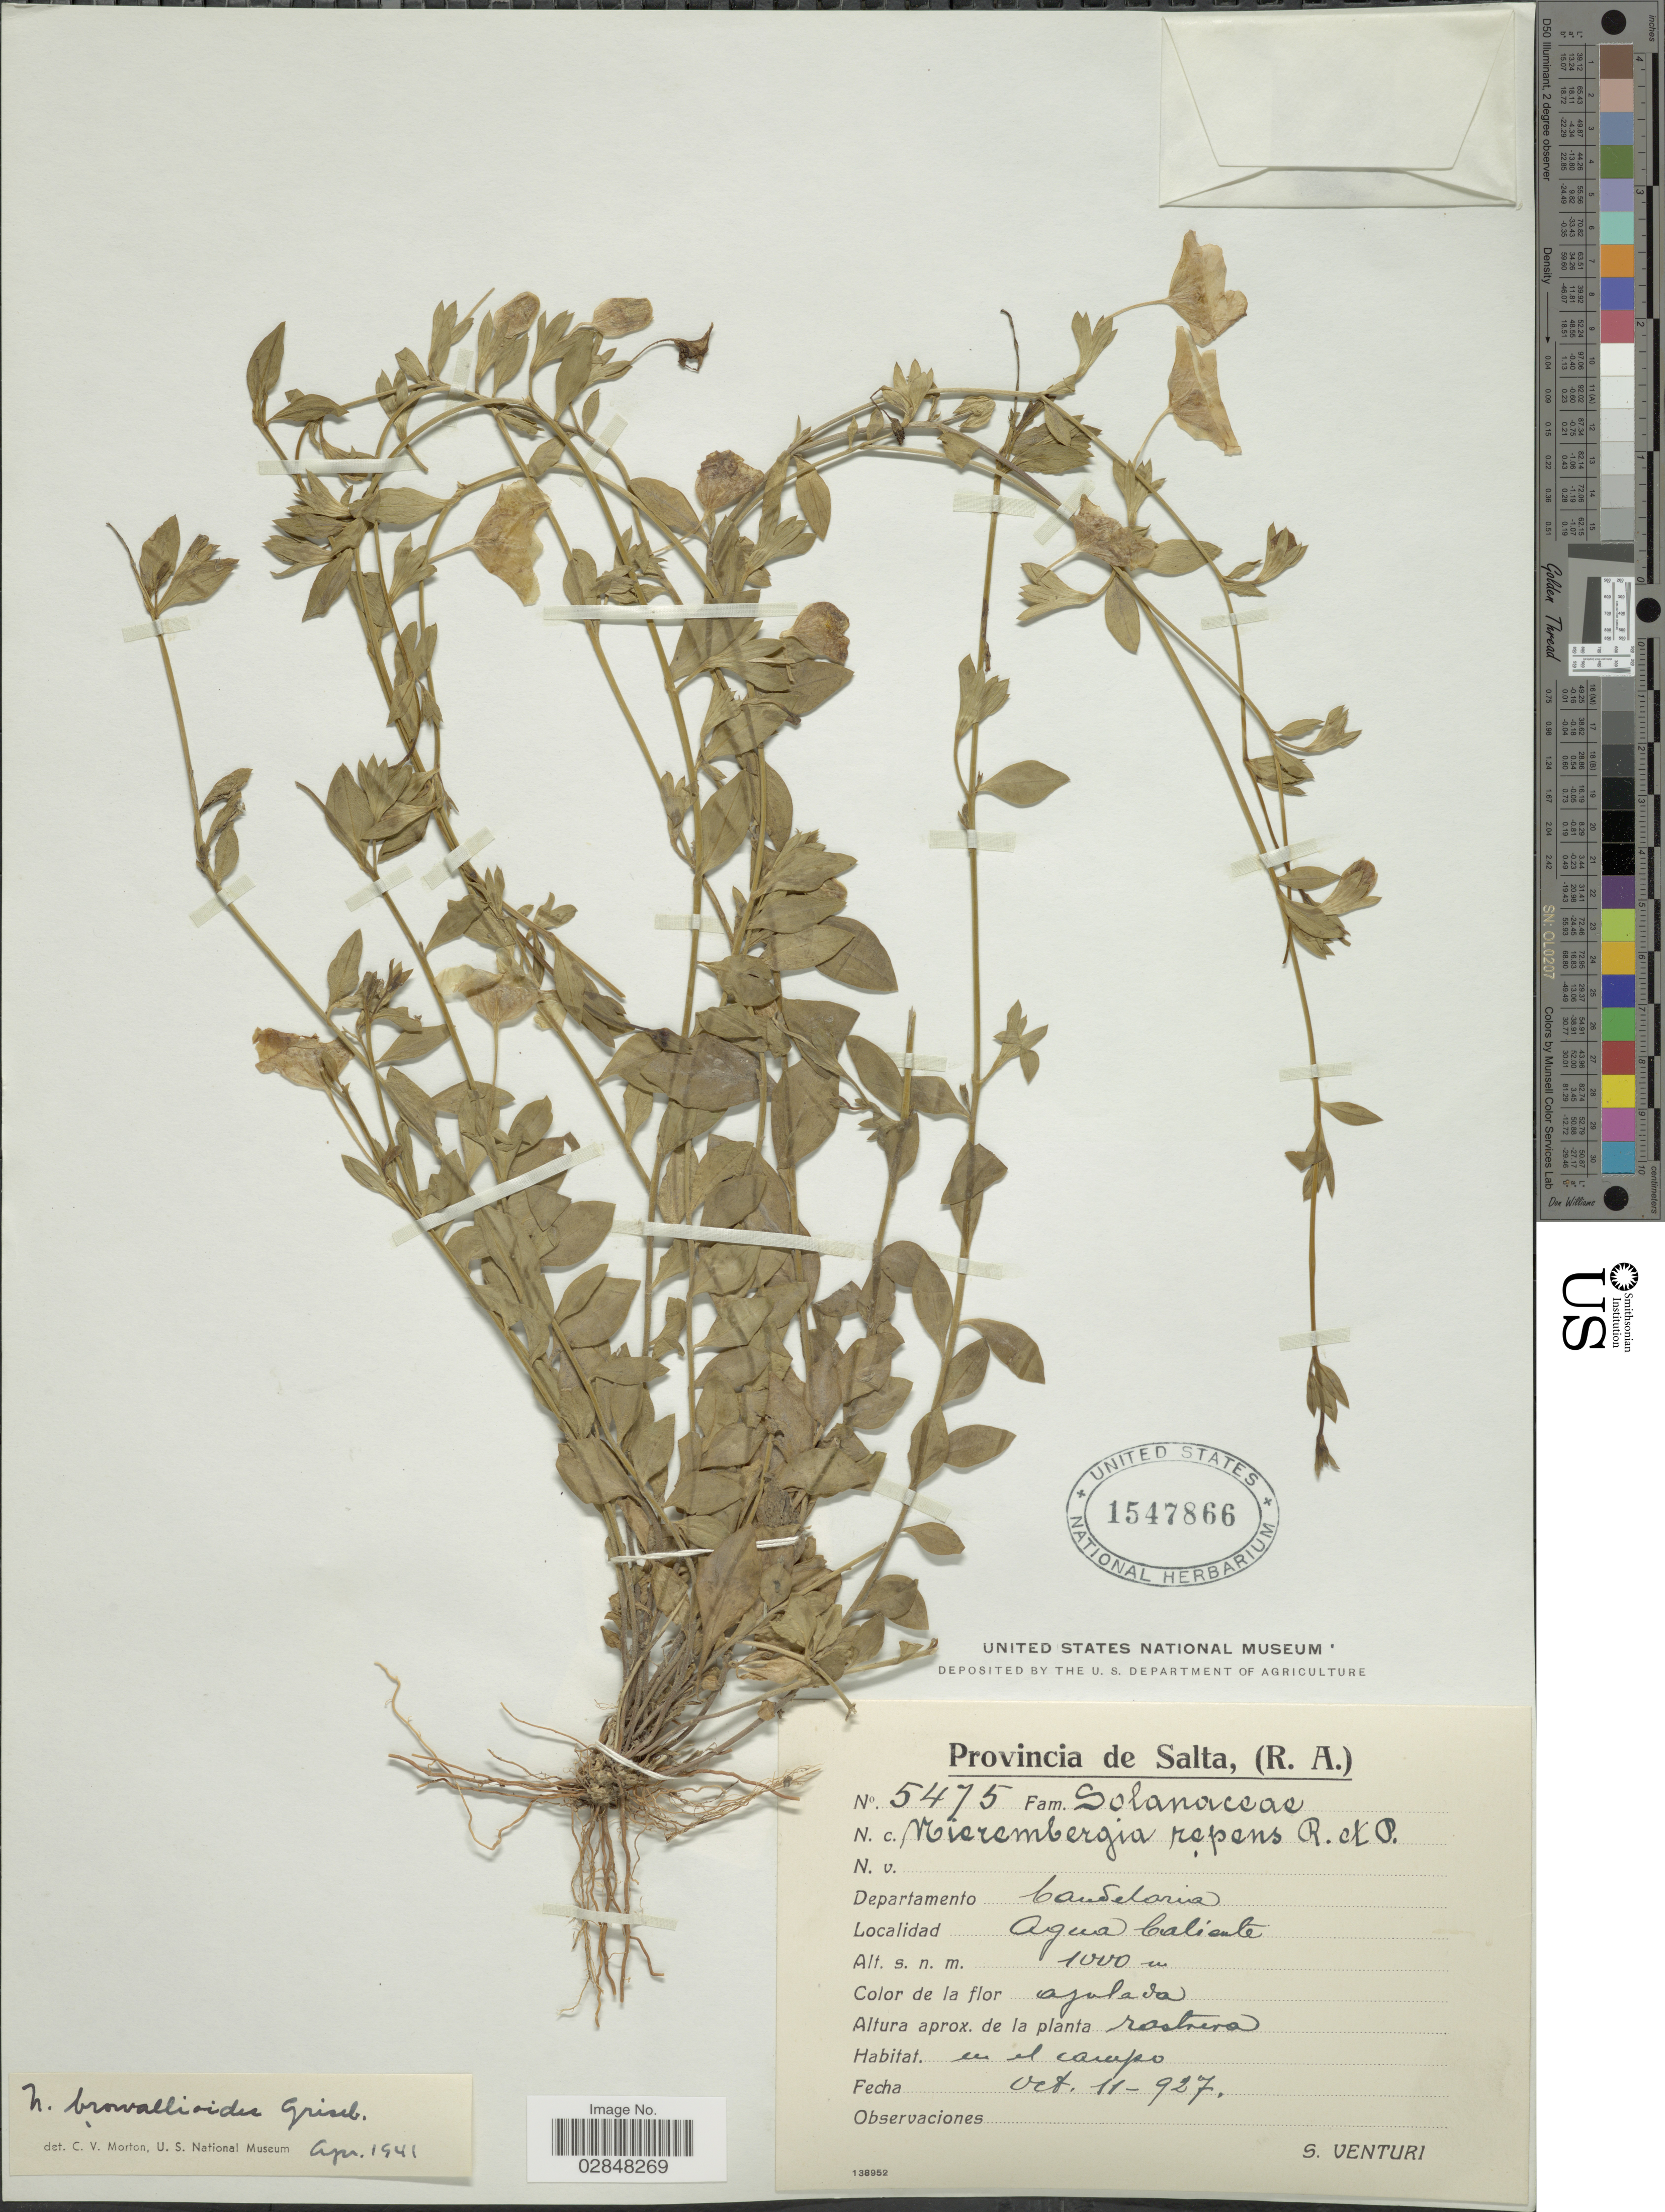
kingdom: Plantae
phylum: Tracheophyta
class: Magnoliopsida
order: Solanales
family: Solanaceae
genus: Nierembergia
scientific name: Nierembergia browallioides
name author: Griseb.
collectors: S. Venturi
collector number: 5475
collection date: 1927-10-11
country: Argentina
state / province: Salta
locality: Departamento Candelaria. Agua Caliente.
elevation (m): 1000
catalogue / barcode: US 1547866